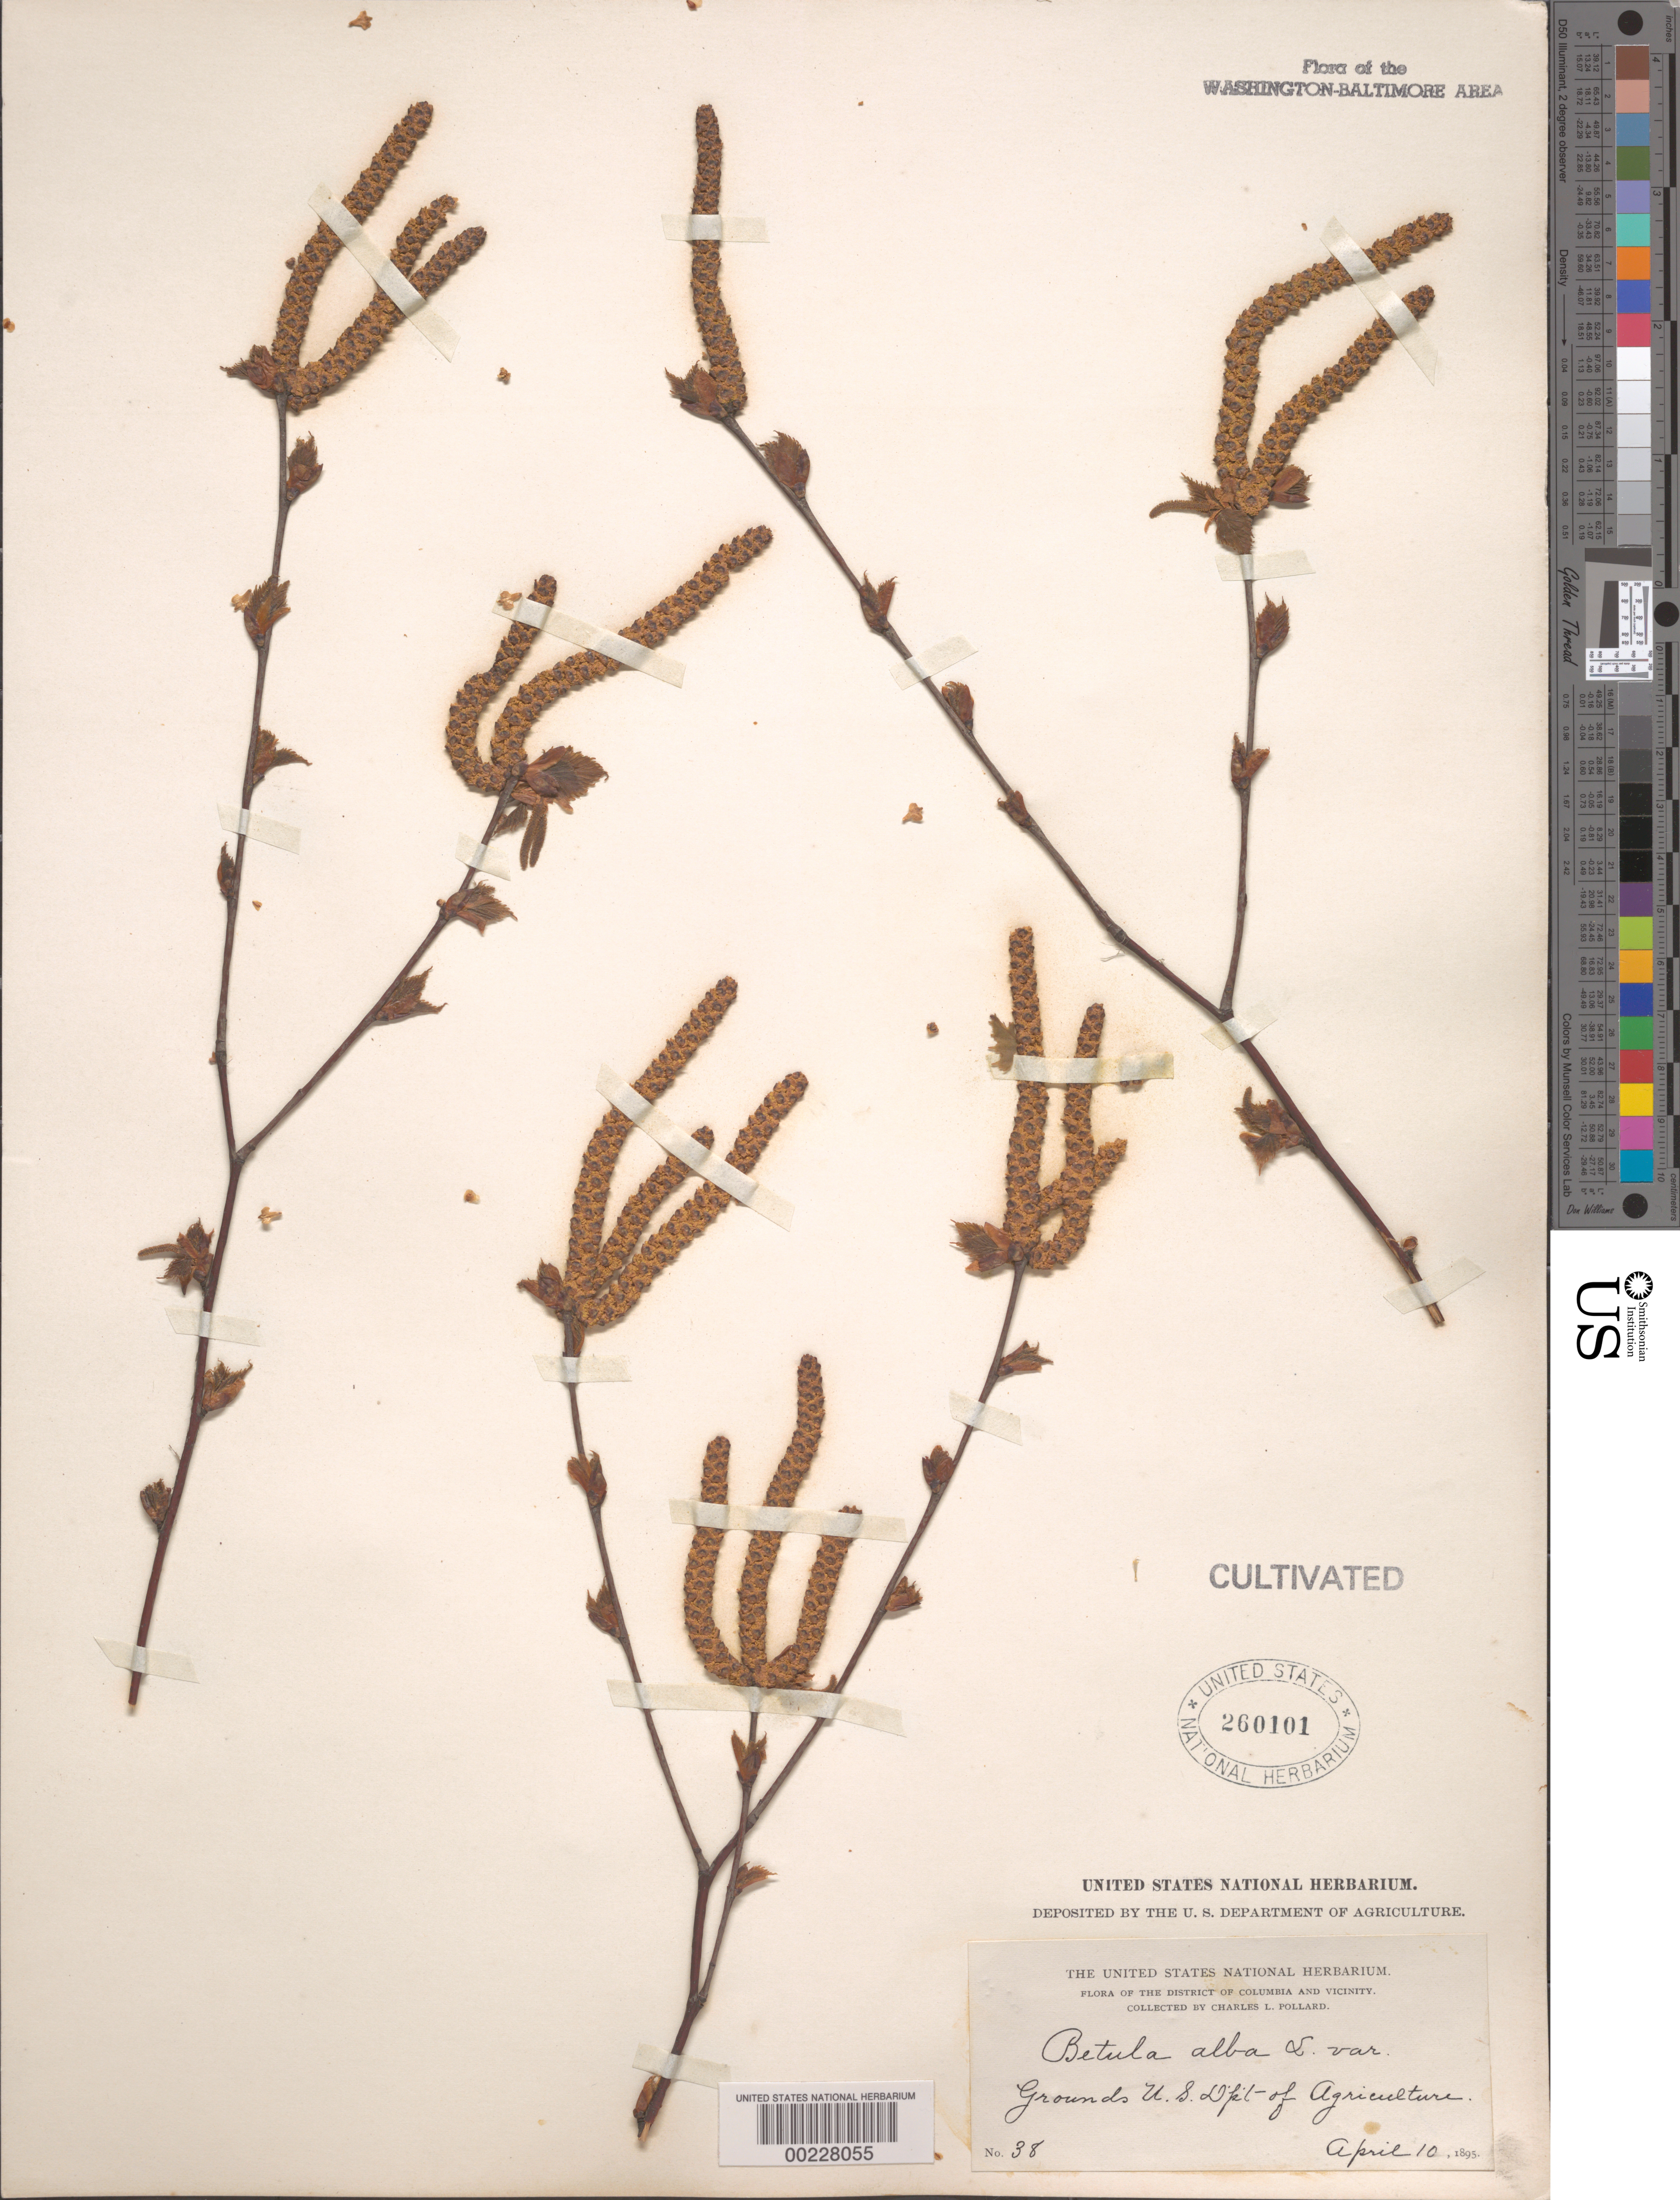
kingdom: Plantae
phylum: Tracheophyta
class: Magnoliopsida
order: Fagales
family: Betulaceae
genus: Betula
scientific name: Betula alba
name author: L.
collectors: C. L. Pollard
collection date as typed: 10 Apr 1895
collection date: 1895-04-10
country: United States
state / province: District of Columbia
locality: Agricultural grounds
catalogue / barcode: US 260101